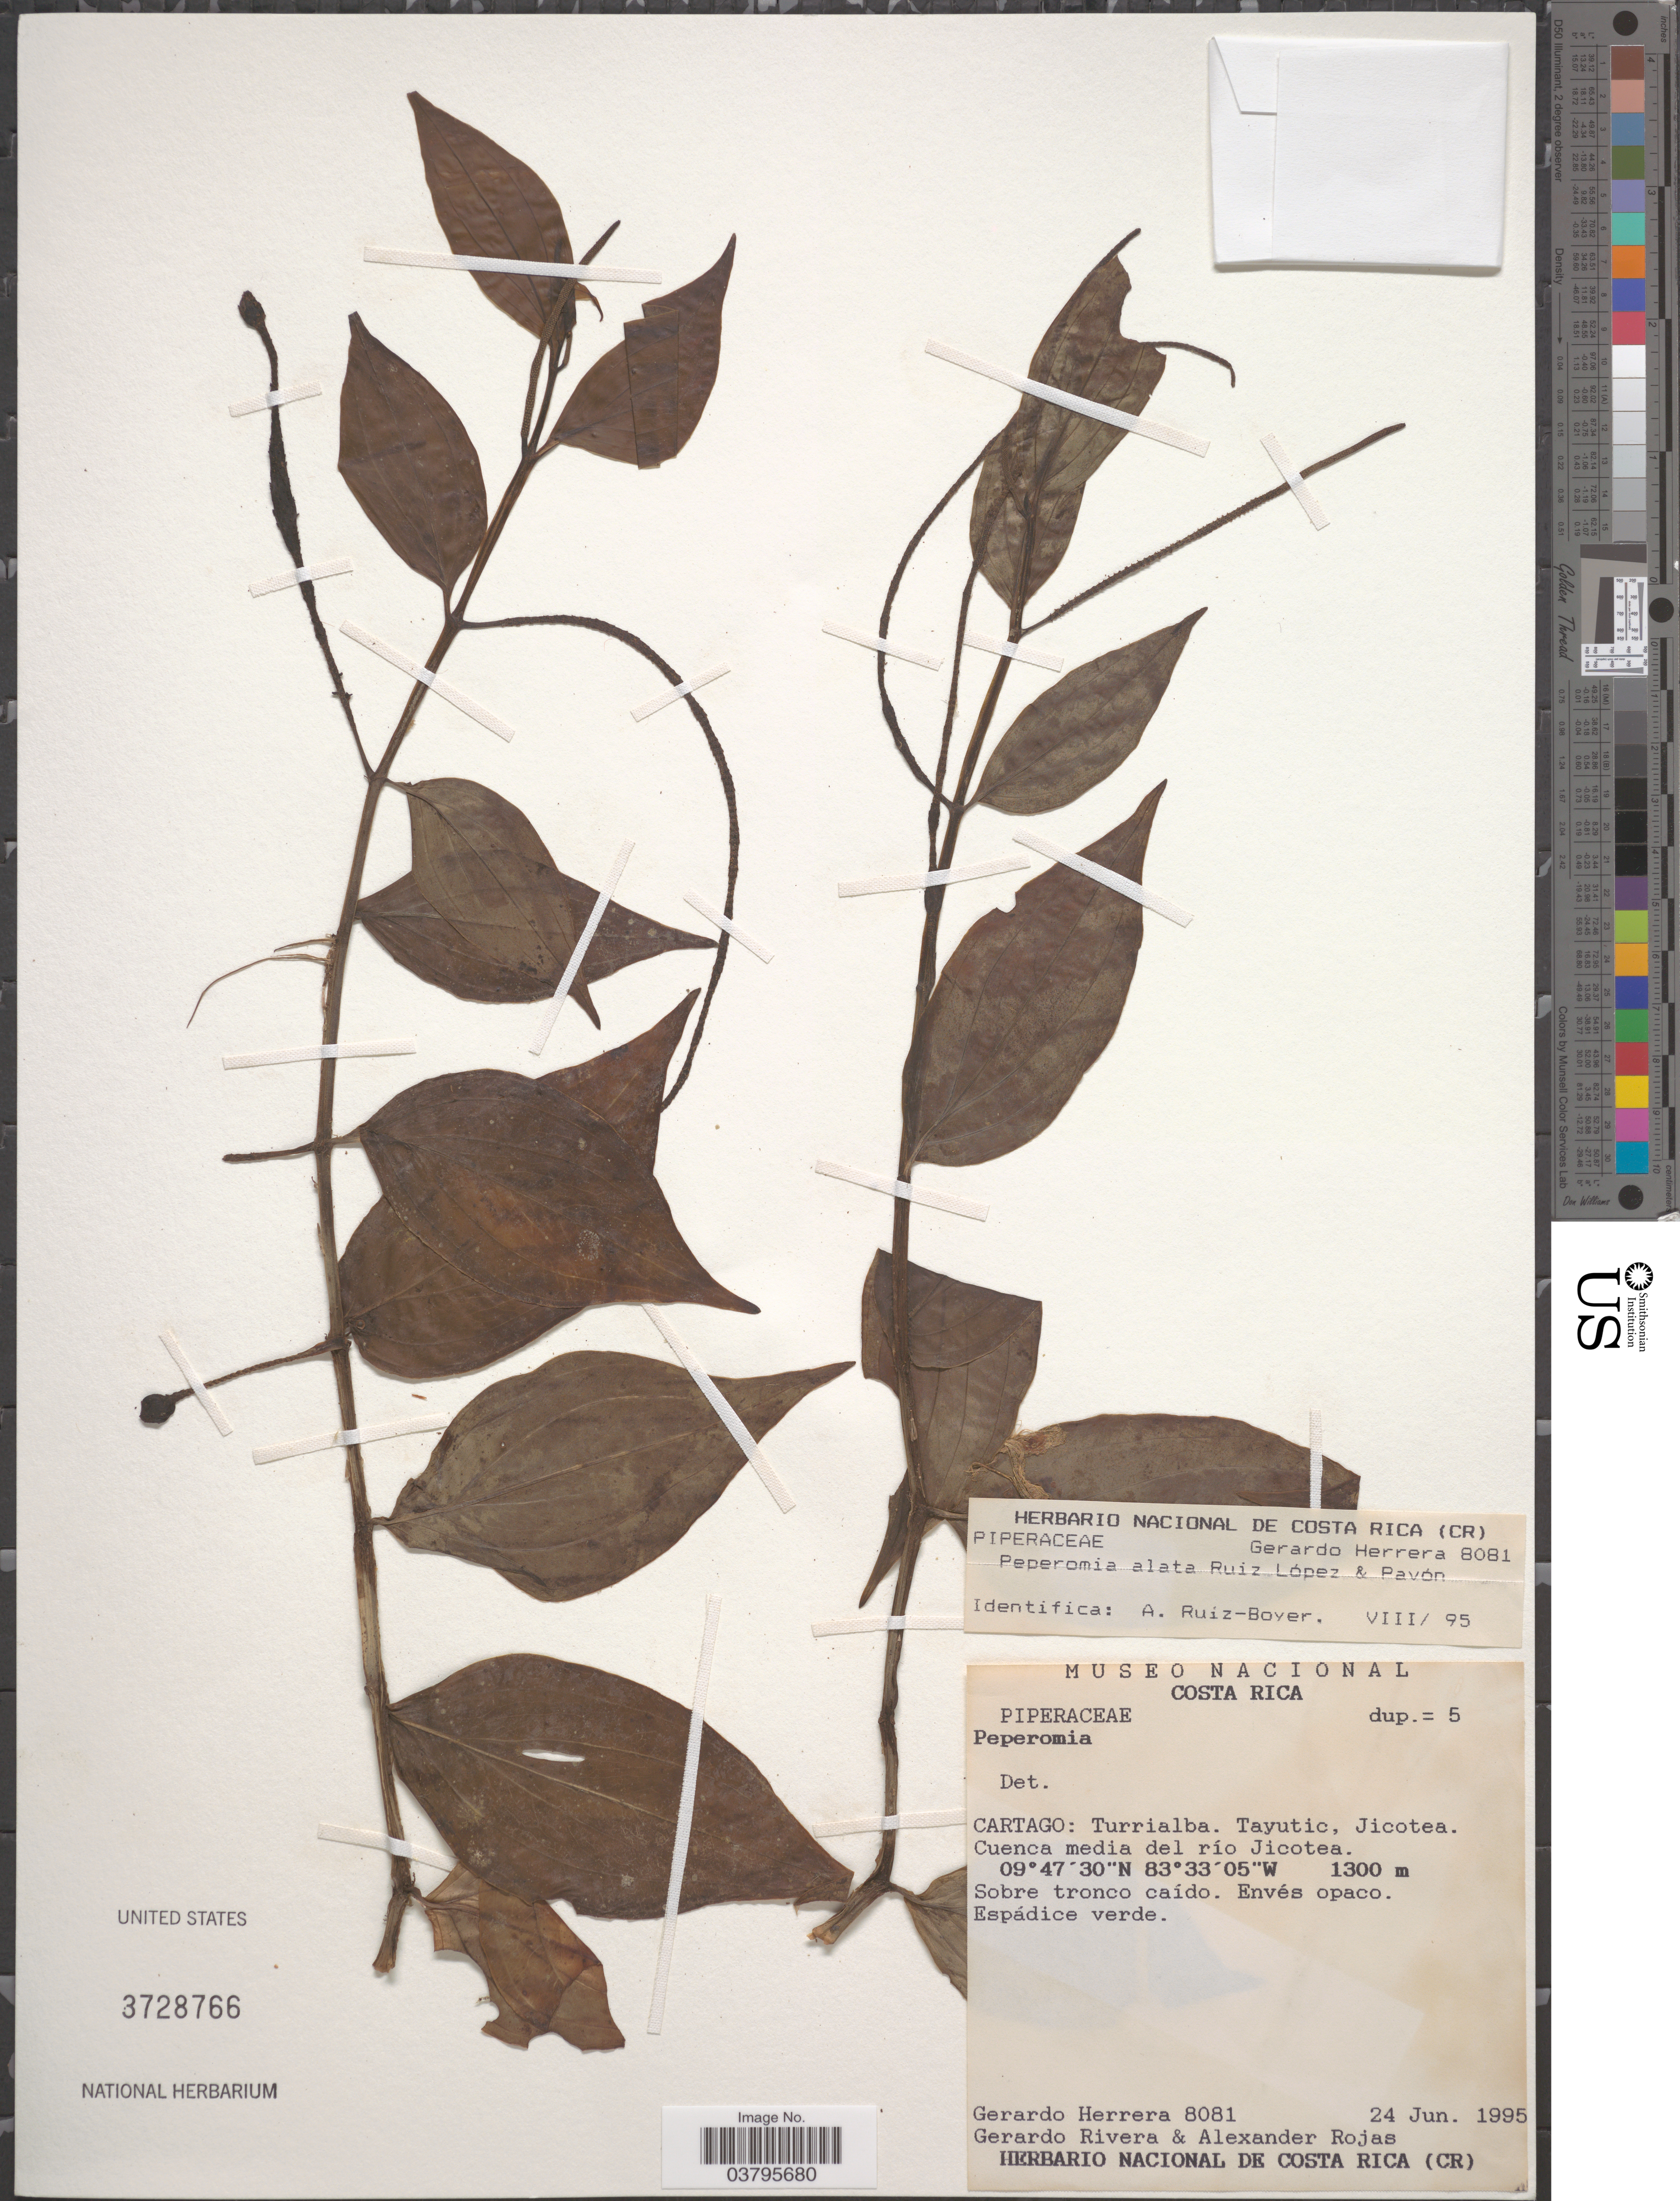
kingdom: Plantae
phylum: Tracheophyta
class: Magnoliopsida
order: Piperales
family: Piperaceae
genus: Peperomia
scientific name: Peperomia crispipetiola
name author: Trel.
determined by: Jiménez, José Estaban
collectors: G. Herrera, G. Rivera & A. Rojas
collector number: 8081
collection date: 1995-06-24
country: Costa Rica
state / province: Cartago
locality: Turrialba. Tayutic, Jicotea. Cuenca media del río Jicotea.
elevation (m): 1300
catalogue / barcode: US 3728766